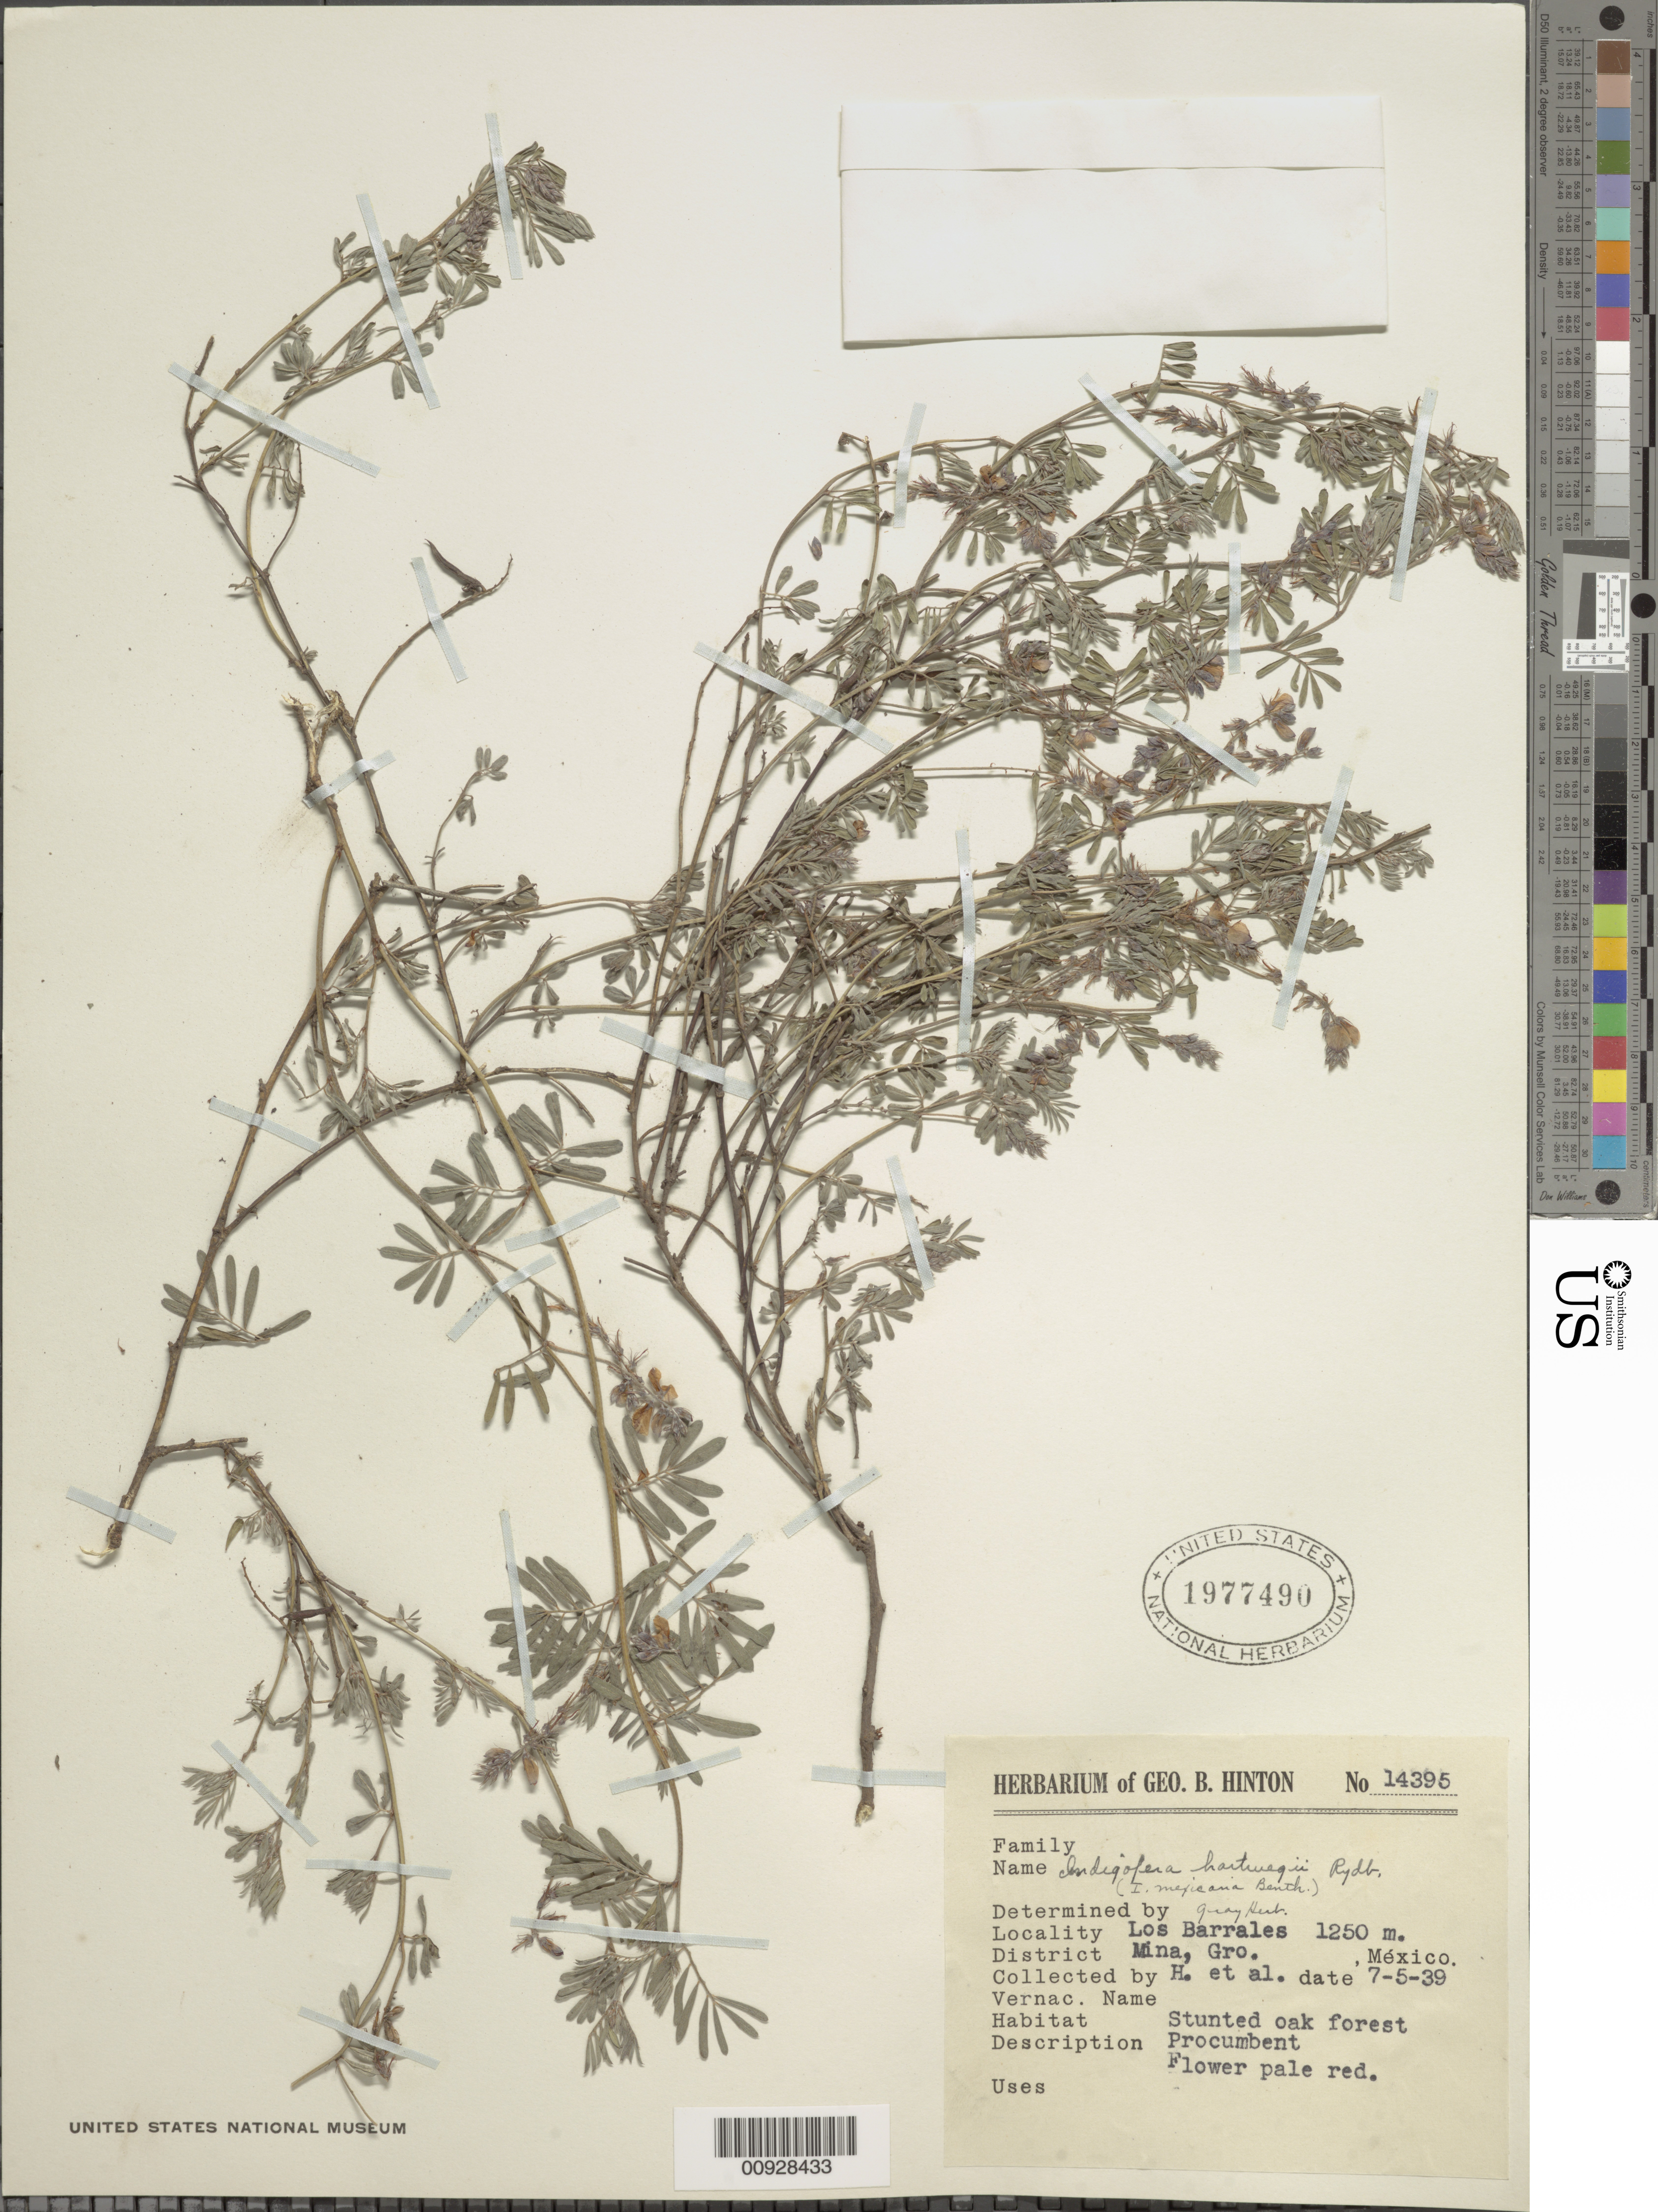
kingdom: Plantae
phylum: Tracheophyta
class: Magnoliopsida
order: Fabales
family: Fabaceae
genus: Indigofera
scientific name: Indigofera hartwegii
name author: Rydb.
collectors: G. B. Hinton & et al.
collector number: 14395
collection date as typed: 05 Jul 1939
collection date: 1939-07-05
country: Mexico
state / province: Guerrero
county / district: Mina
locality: Los Barrales, District Mina, Guerrero.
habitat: Stunted oak forest.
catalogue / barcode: US 1977490